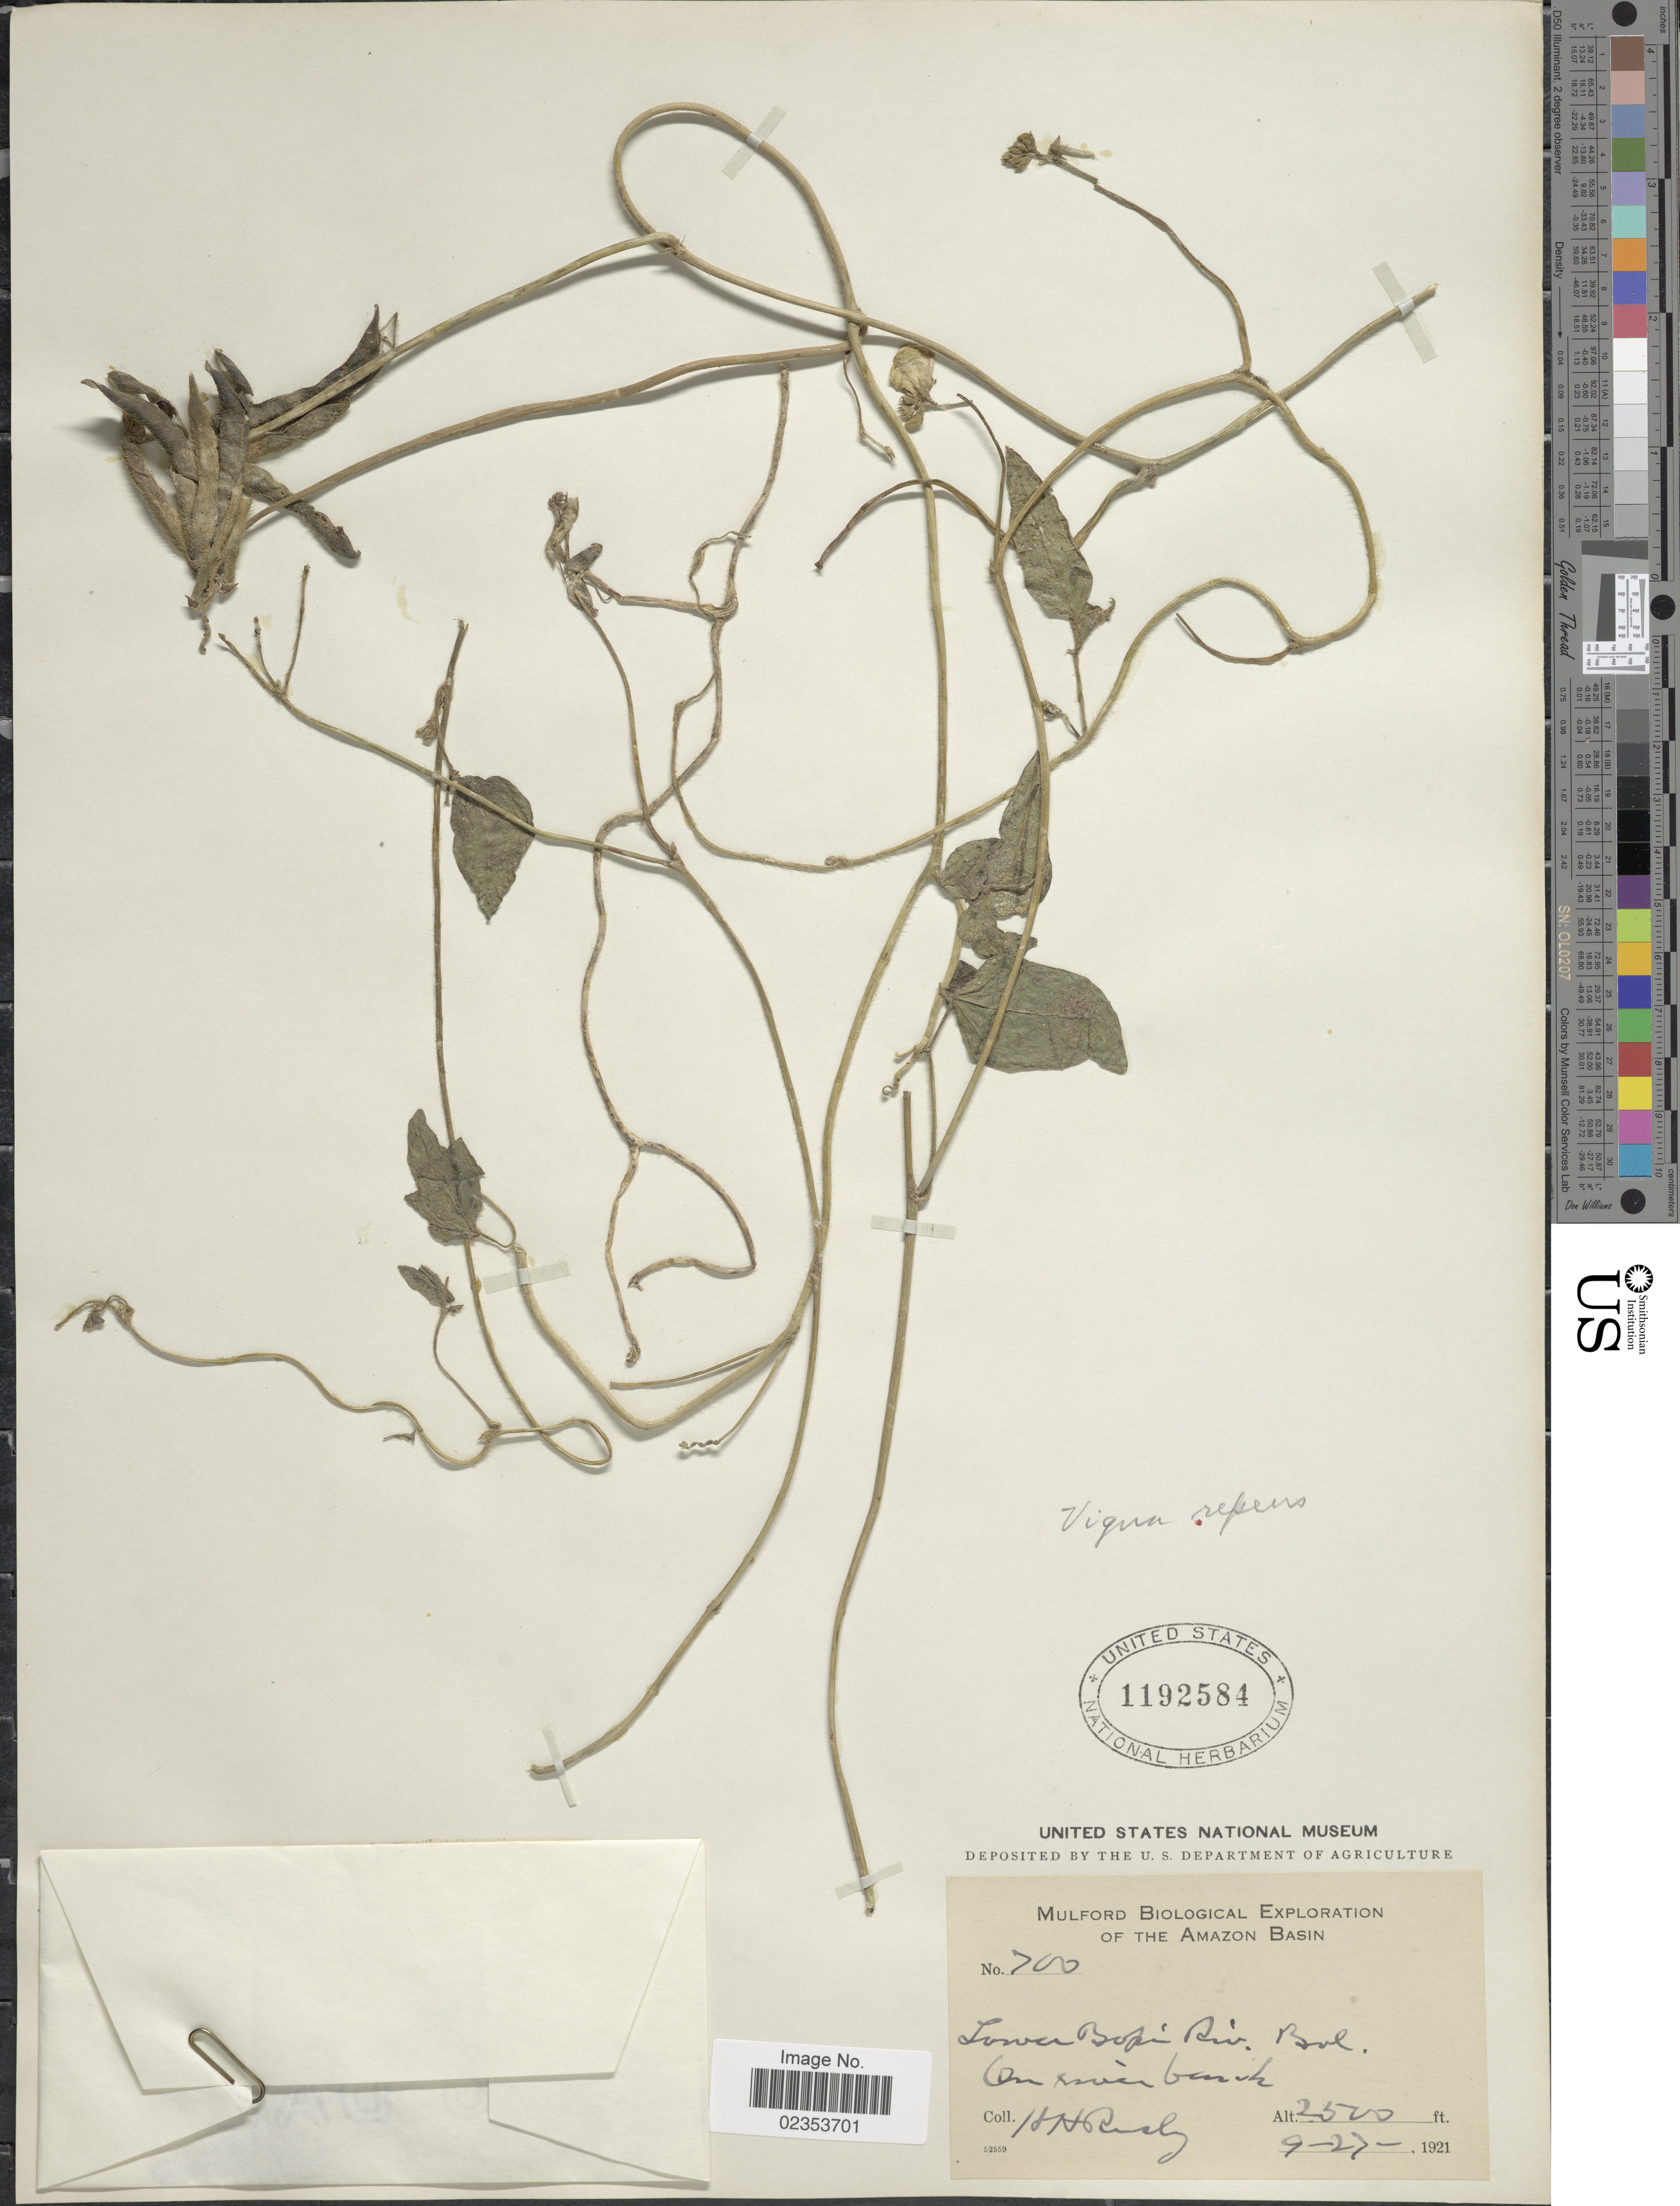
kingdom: Plantae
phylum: Tracheophyta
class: Magnoliopsida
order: Fabales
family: Fabaceae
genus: Vigna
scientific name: Vigna repens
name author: (L.) Kuntze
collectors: H. H. Rusby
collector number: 700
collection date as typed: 9-27-1921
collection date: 1921-09-27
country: Bolivia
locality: Lower Bopi River, on river bank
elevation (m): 762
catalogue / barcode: US 1192584